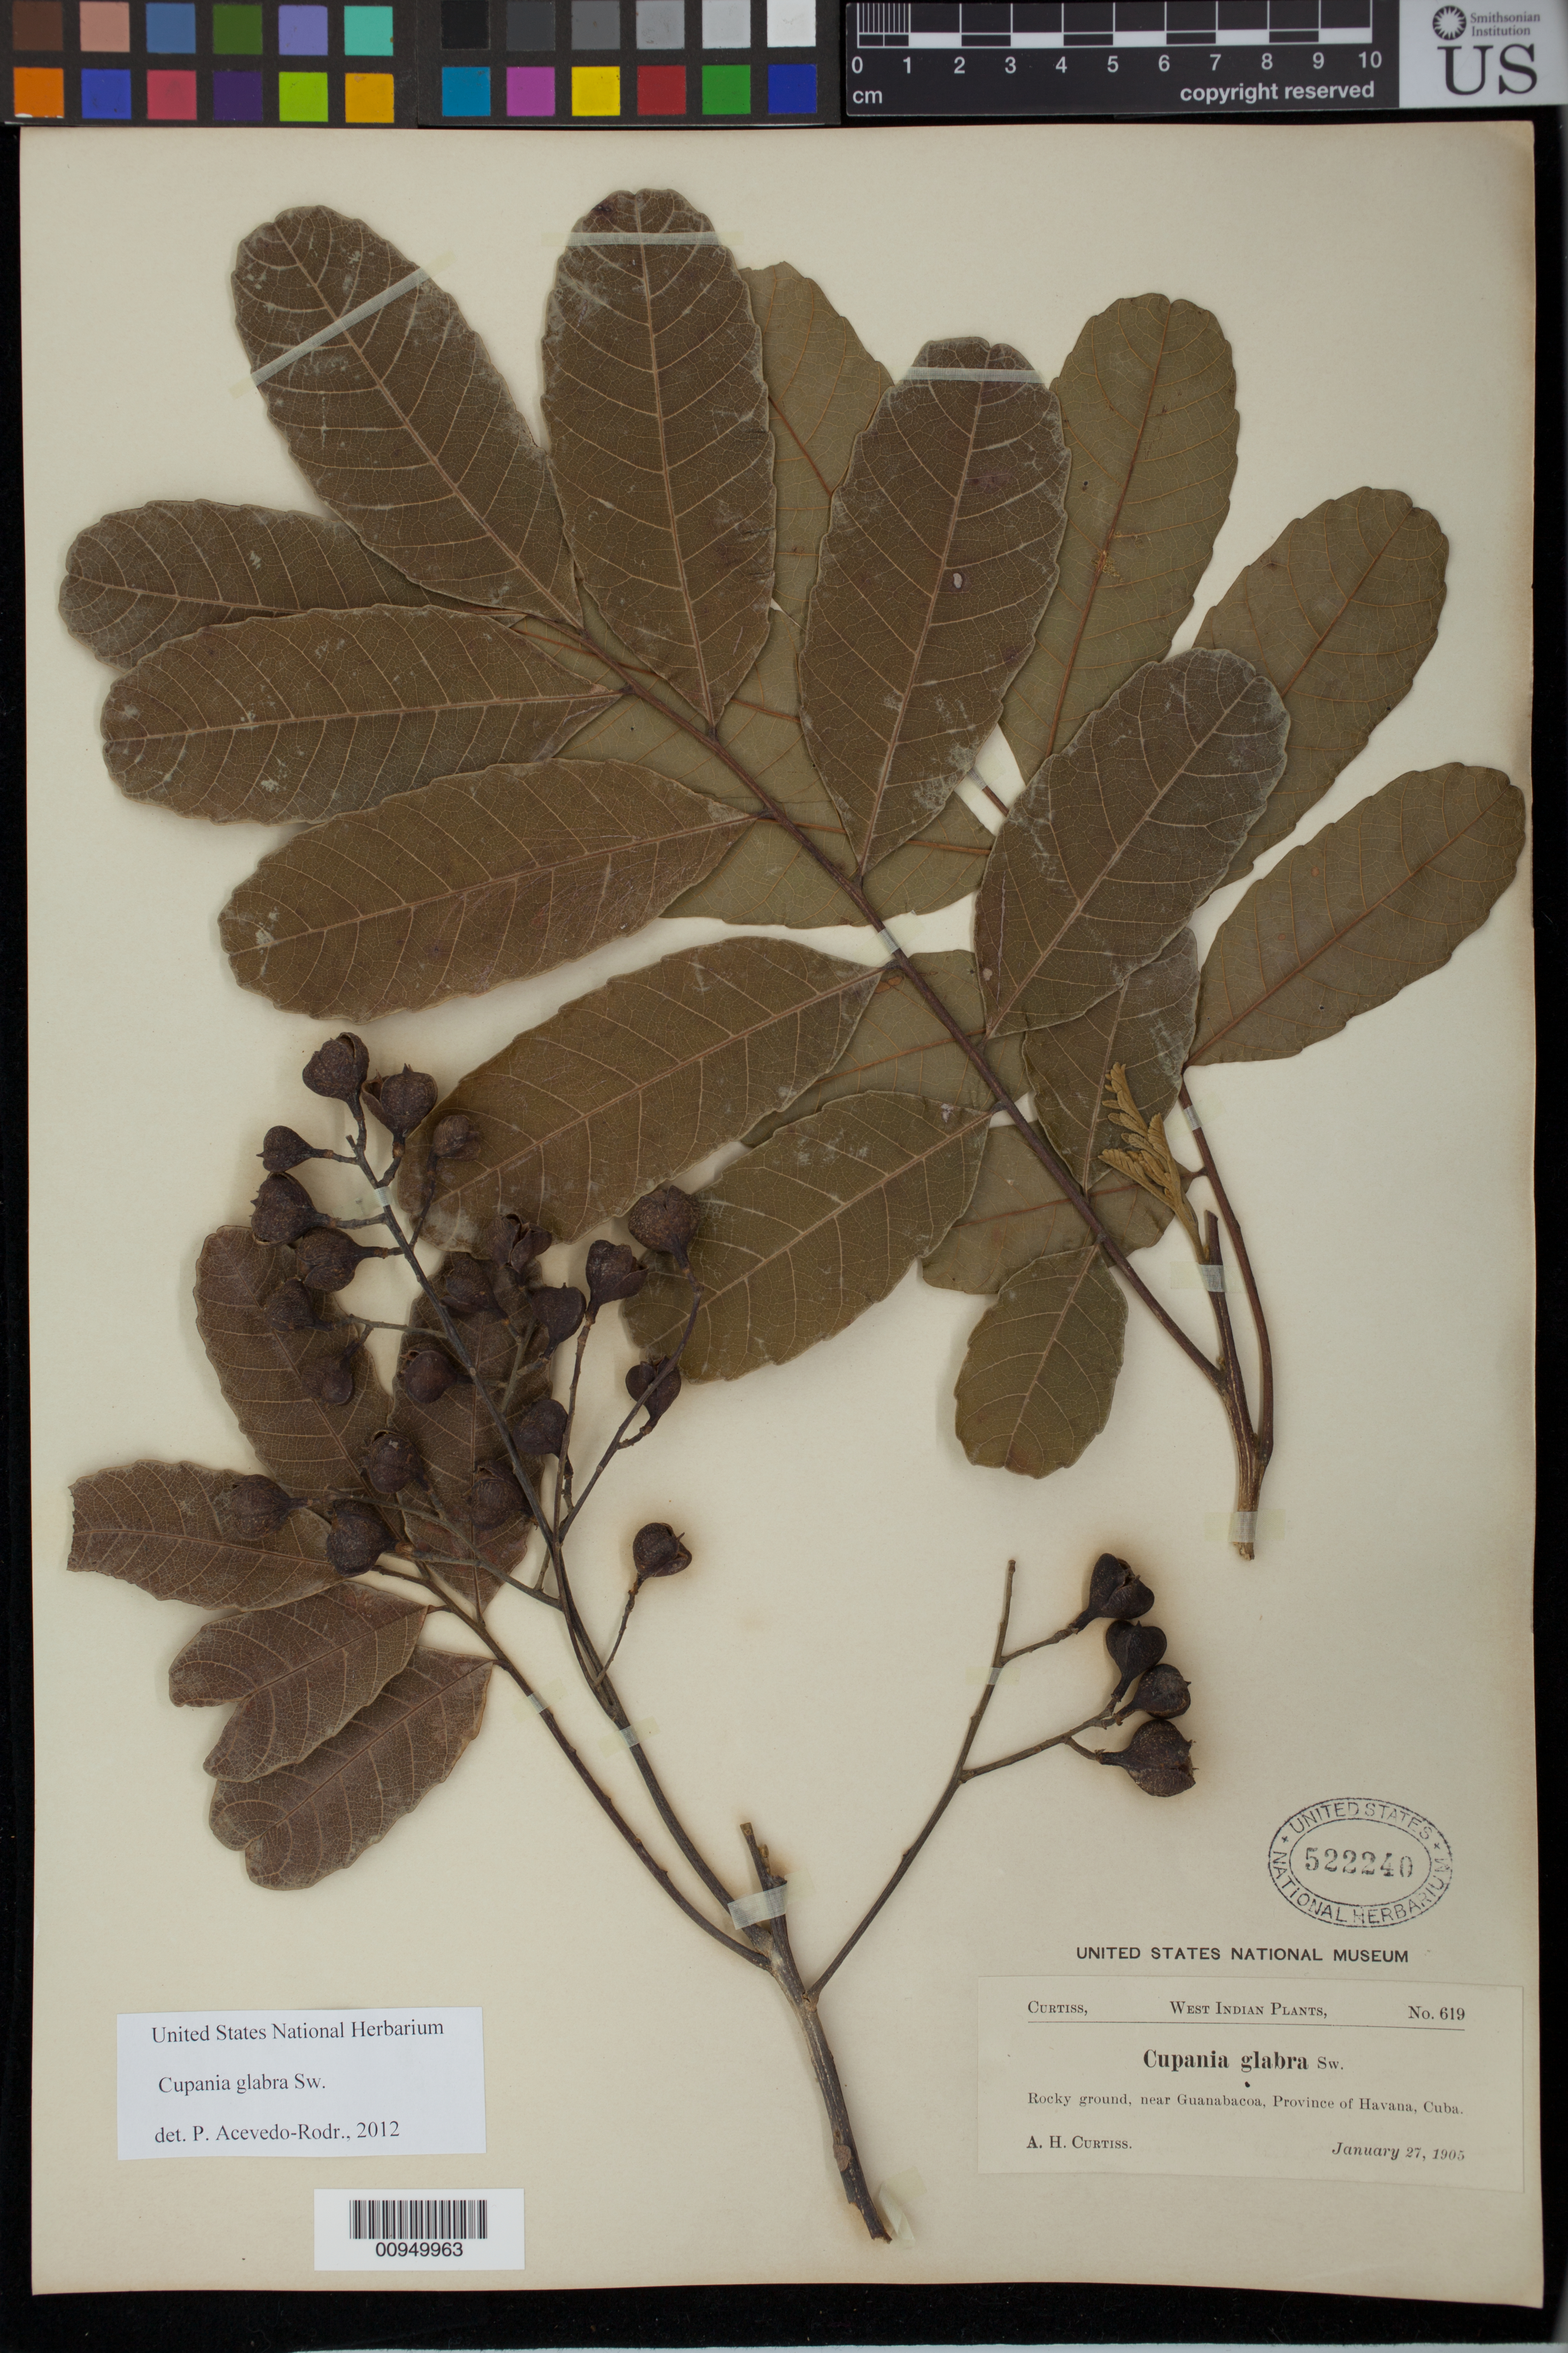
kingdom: Plantae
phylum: Tracheophyta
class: Magnoliopsida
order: Sapindales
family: Sapindaceae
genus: Cupania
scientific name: Cupania glabra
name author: Sw.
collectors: A. H. Curtiss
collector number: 619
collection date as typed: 27 Jan 1905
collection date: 1905-01-27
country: Cuba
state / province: La Habana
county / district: Municipio Guanabacoa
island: Cuba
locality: Rocky ground near Guanabacoa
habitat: Rocky ground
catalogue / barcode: US 522240